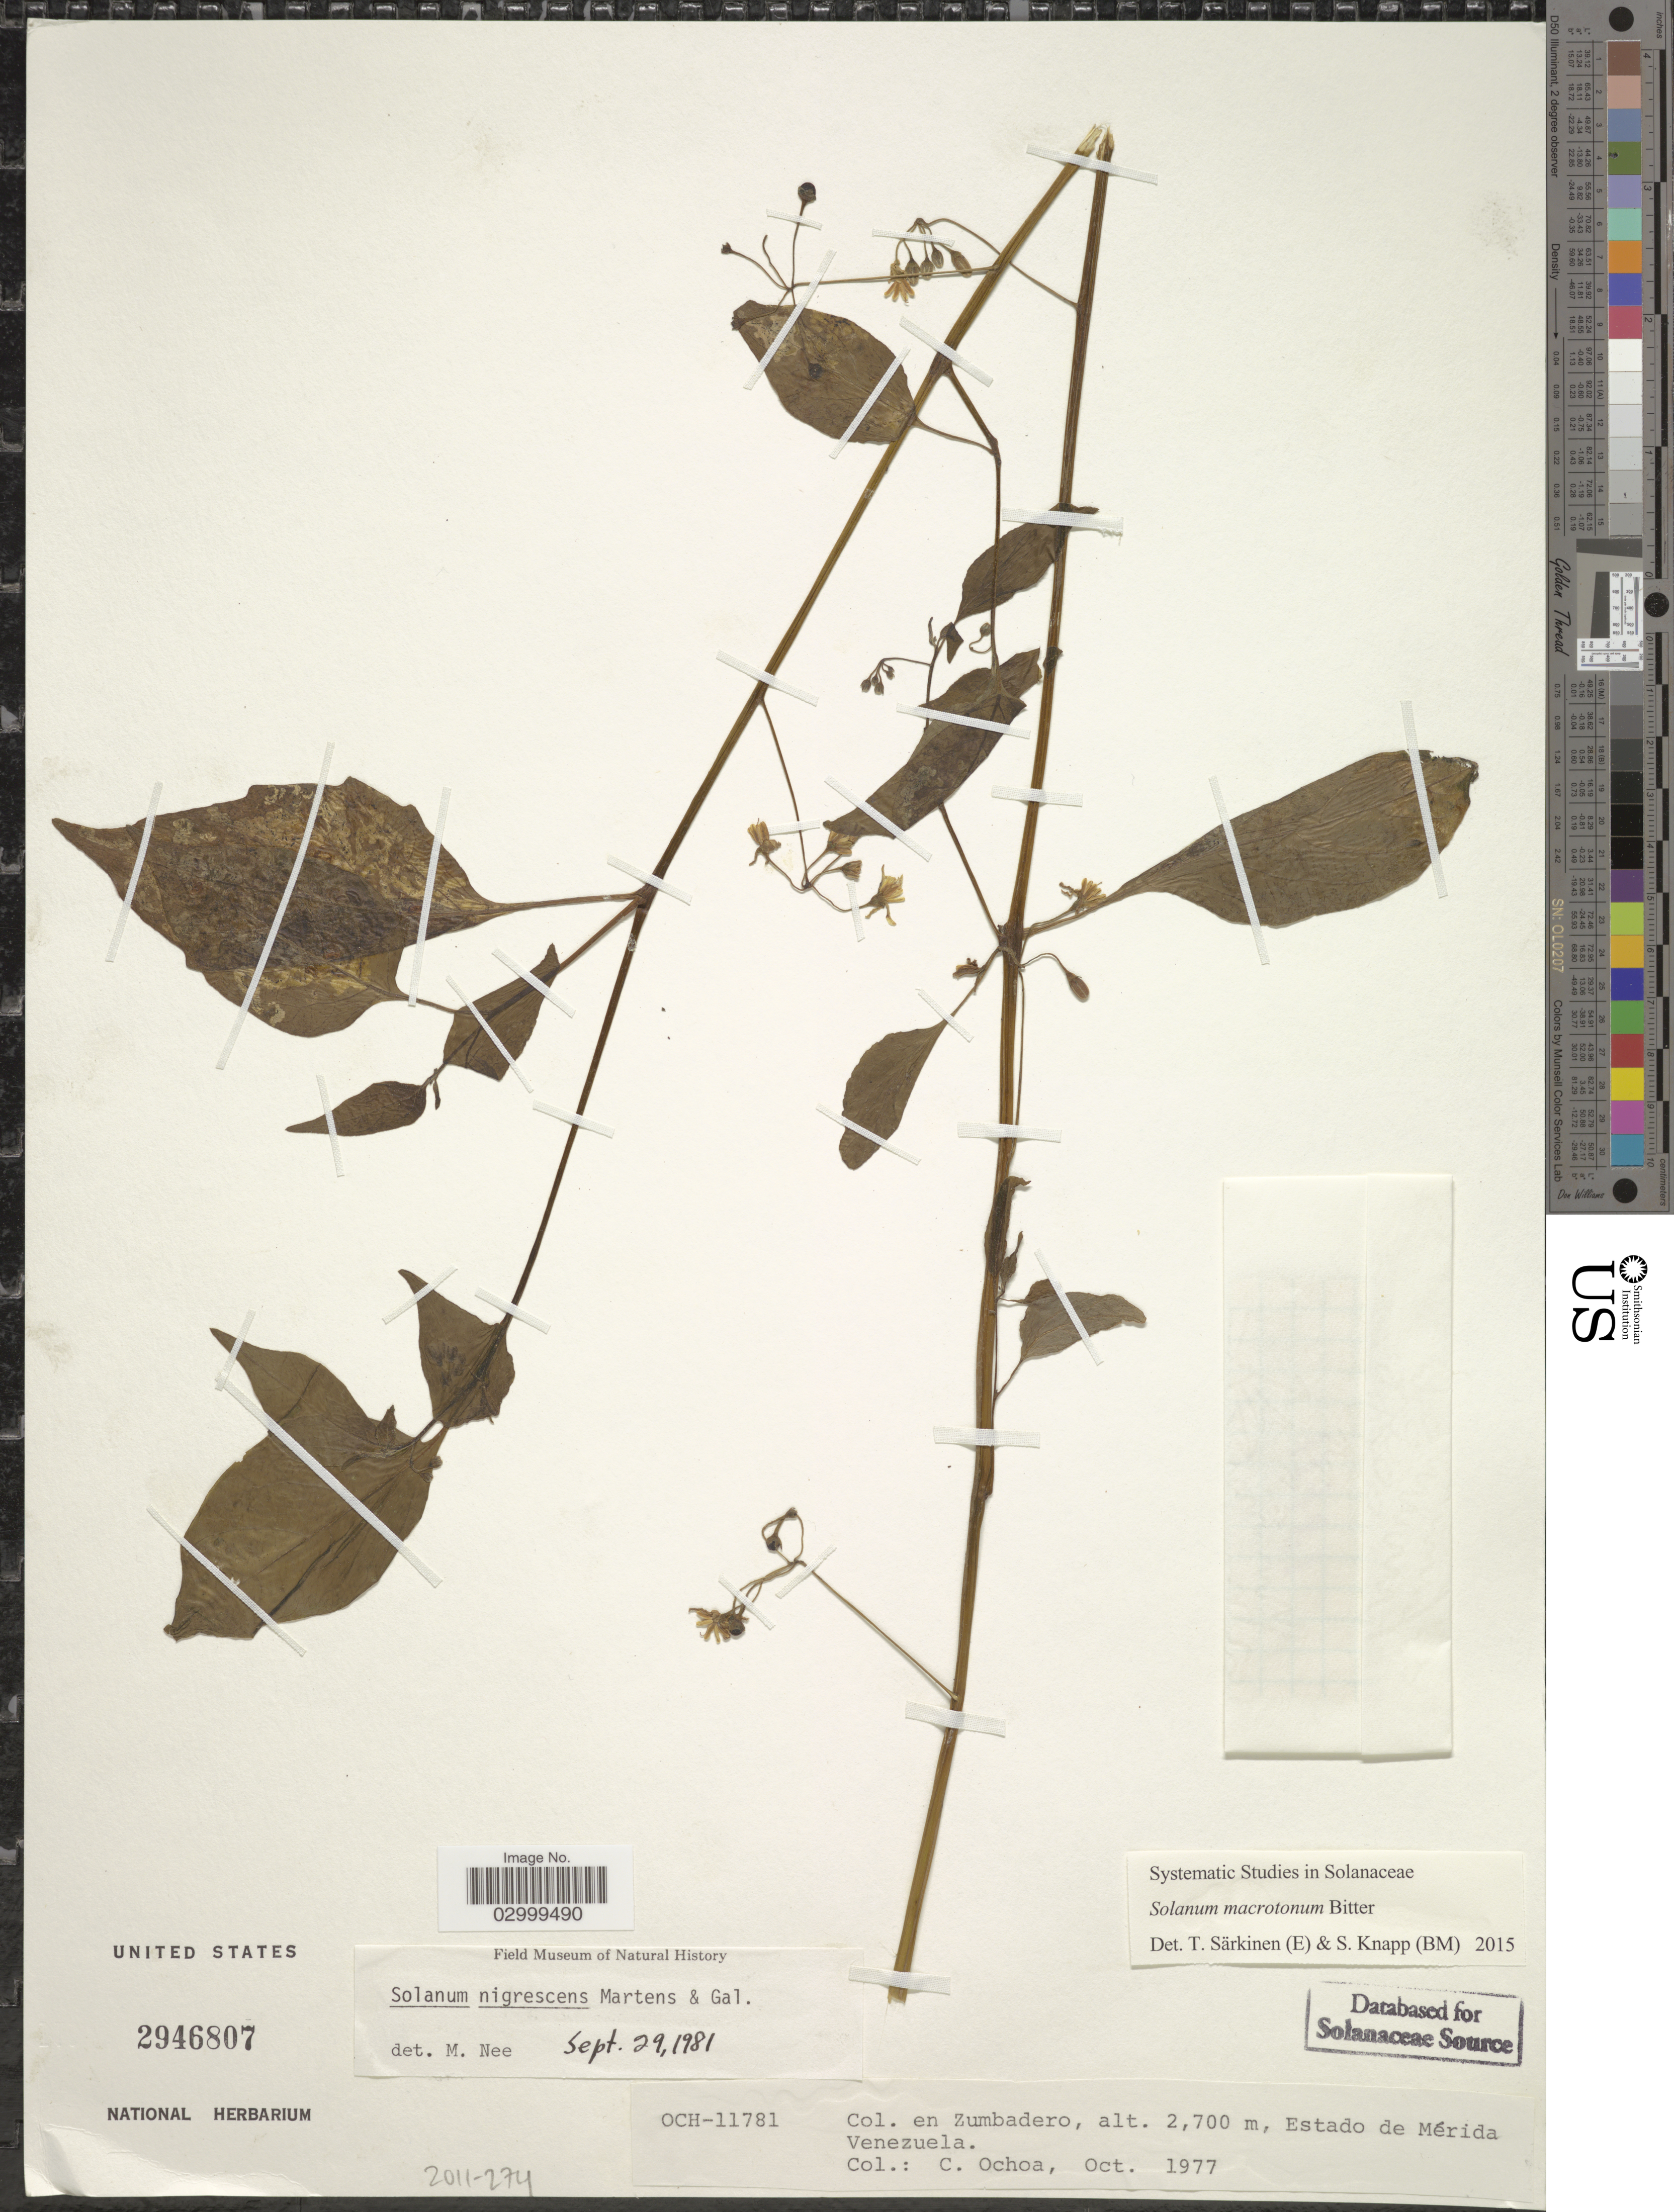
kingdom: Plantae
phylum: Tracheophyta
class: Magnoliopsida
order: Solanales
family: Solanaceae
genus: Solanum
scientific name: Solanum macrotonum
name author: Bitter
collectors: C. Ochoa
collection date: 1977-10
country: Venezuela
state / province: Mérida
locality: En Zumbadero.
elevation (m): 2700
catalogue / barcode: US 2646807